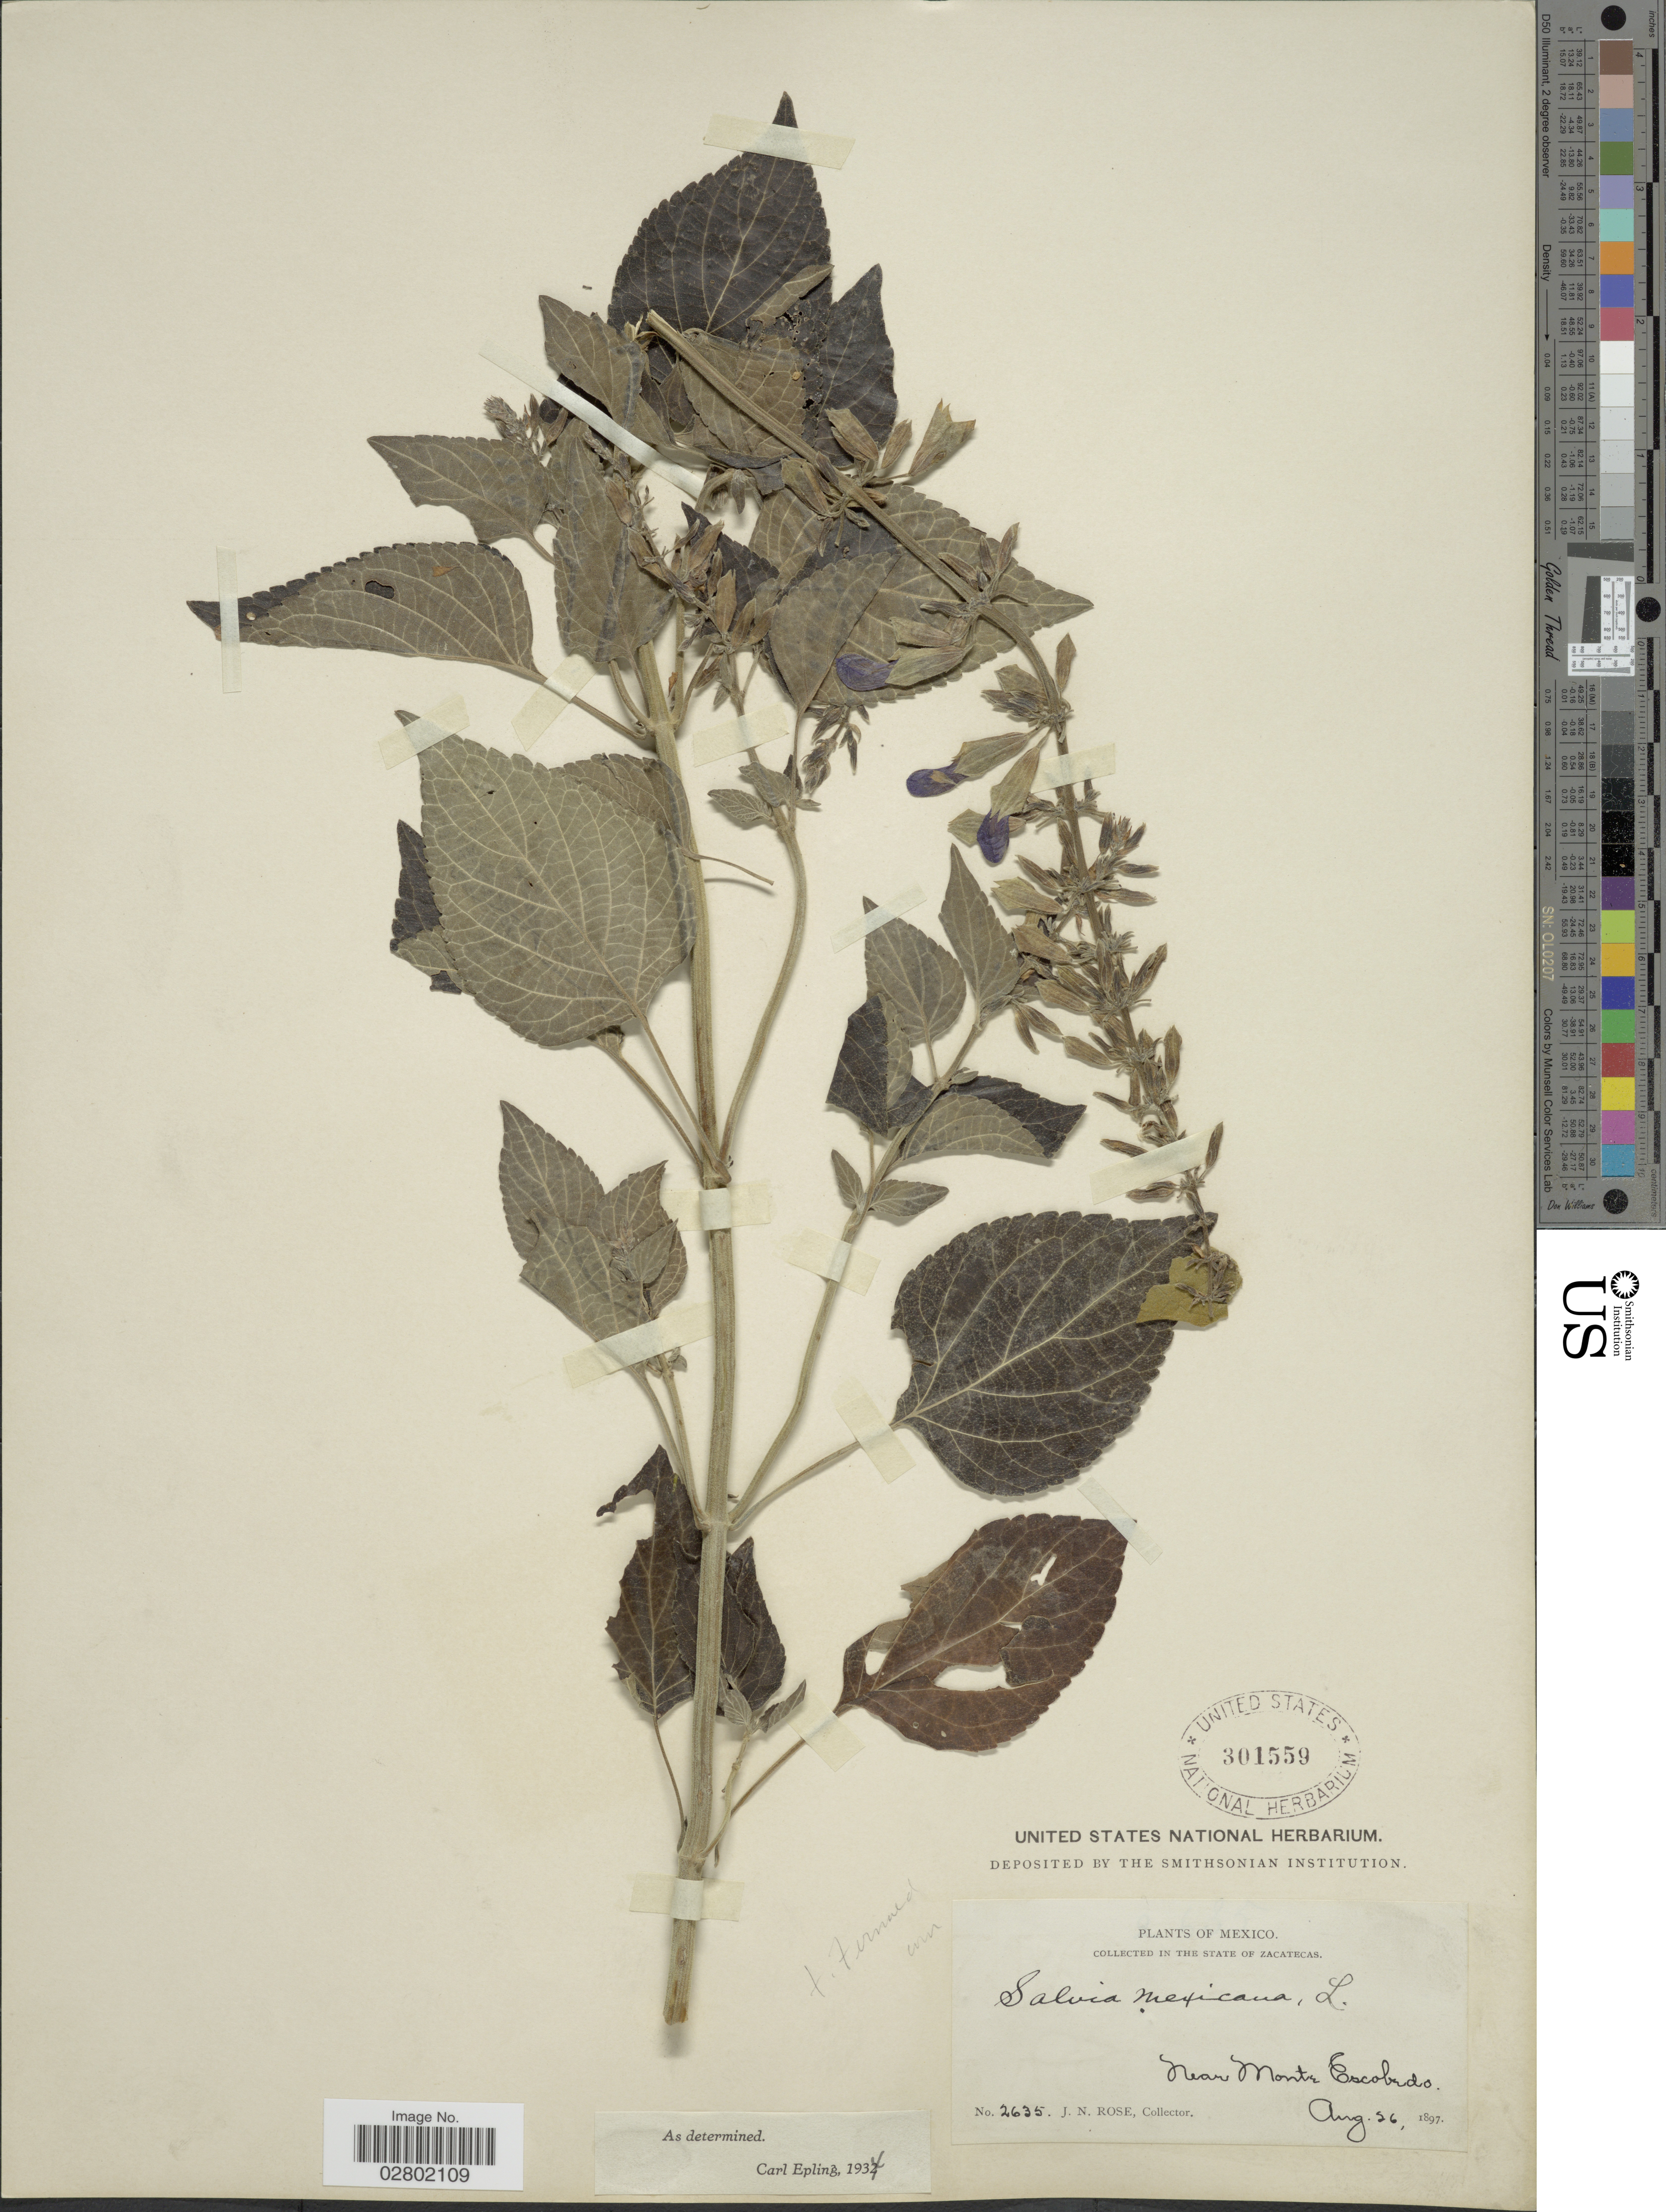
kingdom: Plantae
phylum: Tracheophyta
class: Magnoliopsida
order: Lamiales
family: Lamiaceae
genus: Salvia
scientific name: Salvia mexicana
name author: L.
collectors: J. N. Rose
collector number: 2635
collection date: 1897-08-26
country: Mexico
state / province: Zacatecas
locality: Near Monte Escobedo.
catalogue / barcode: US 301559